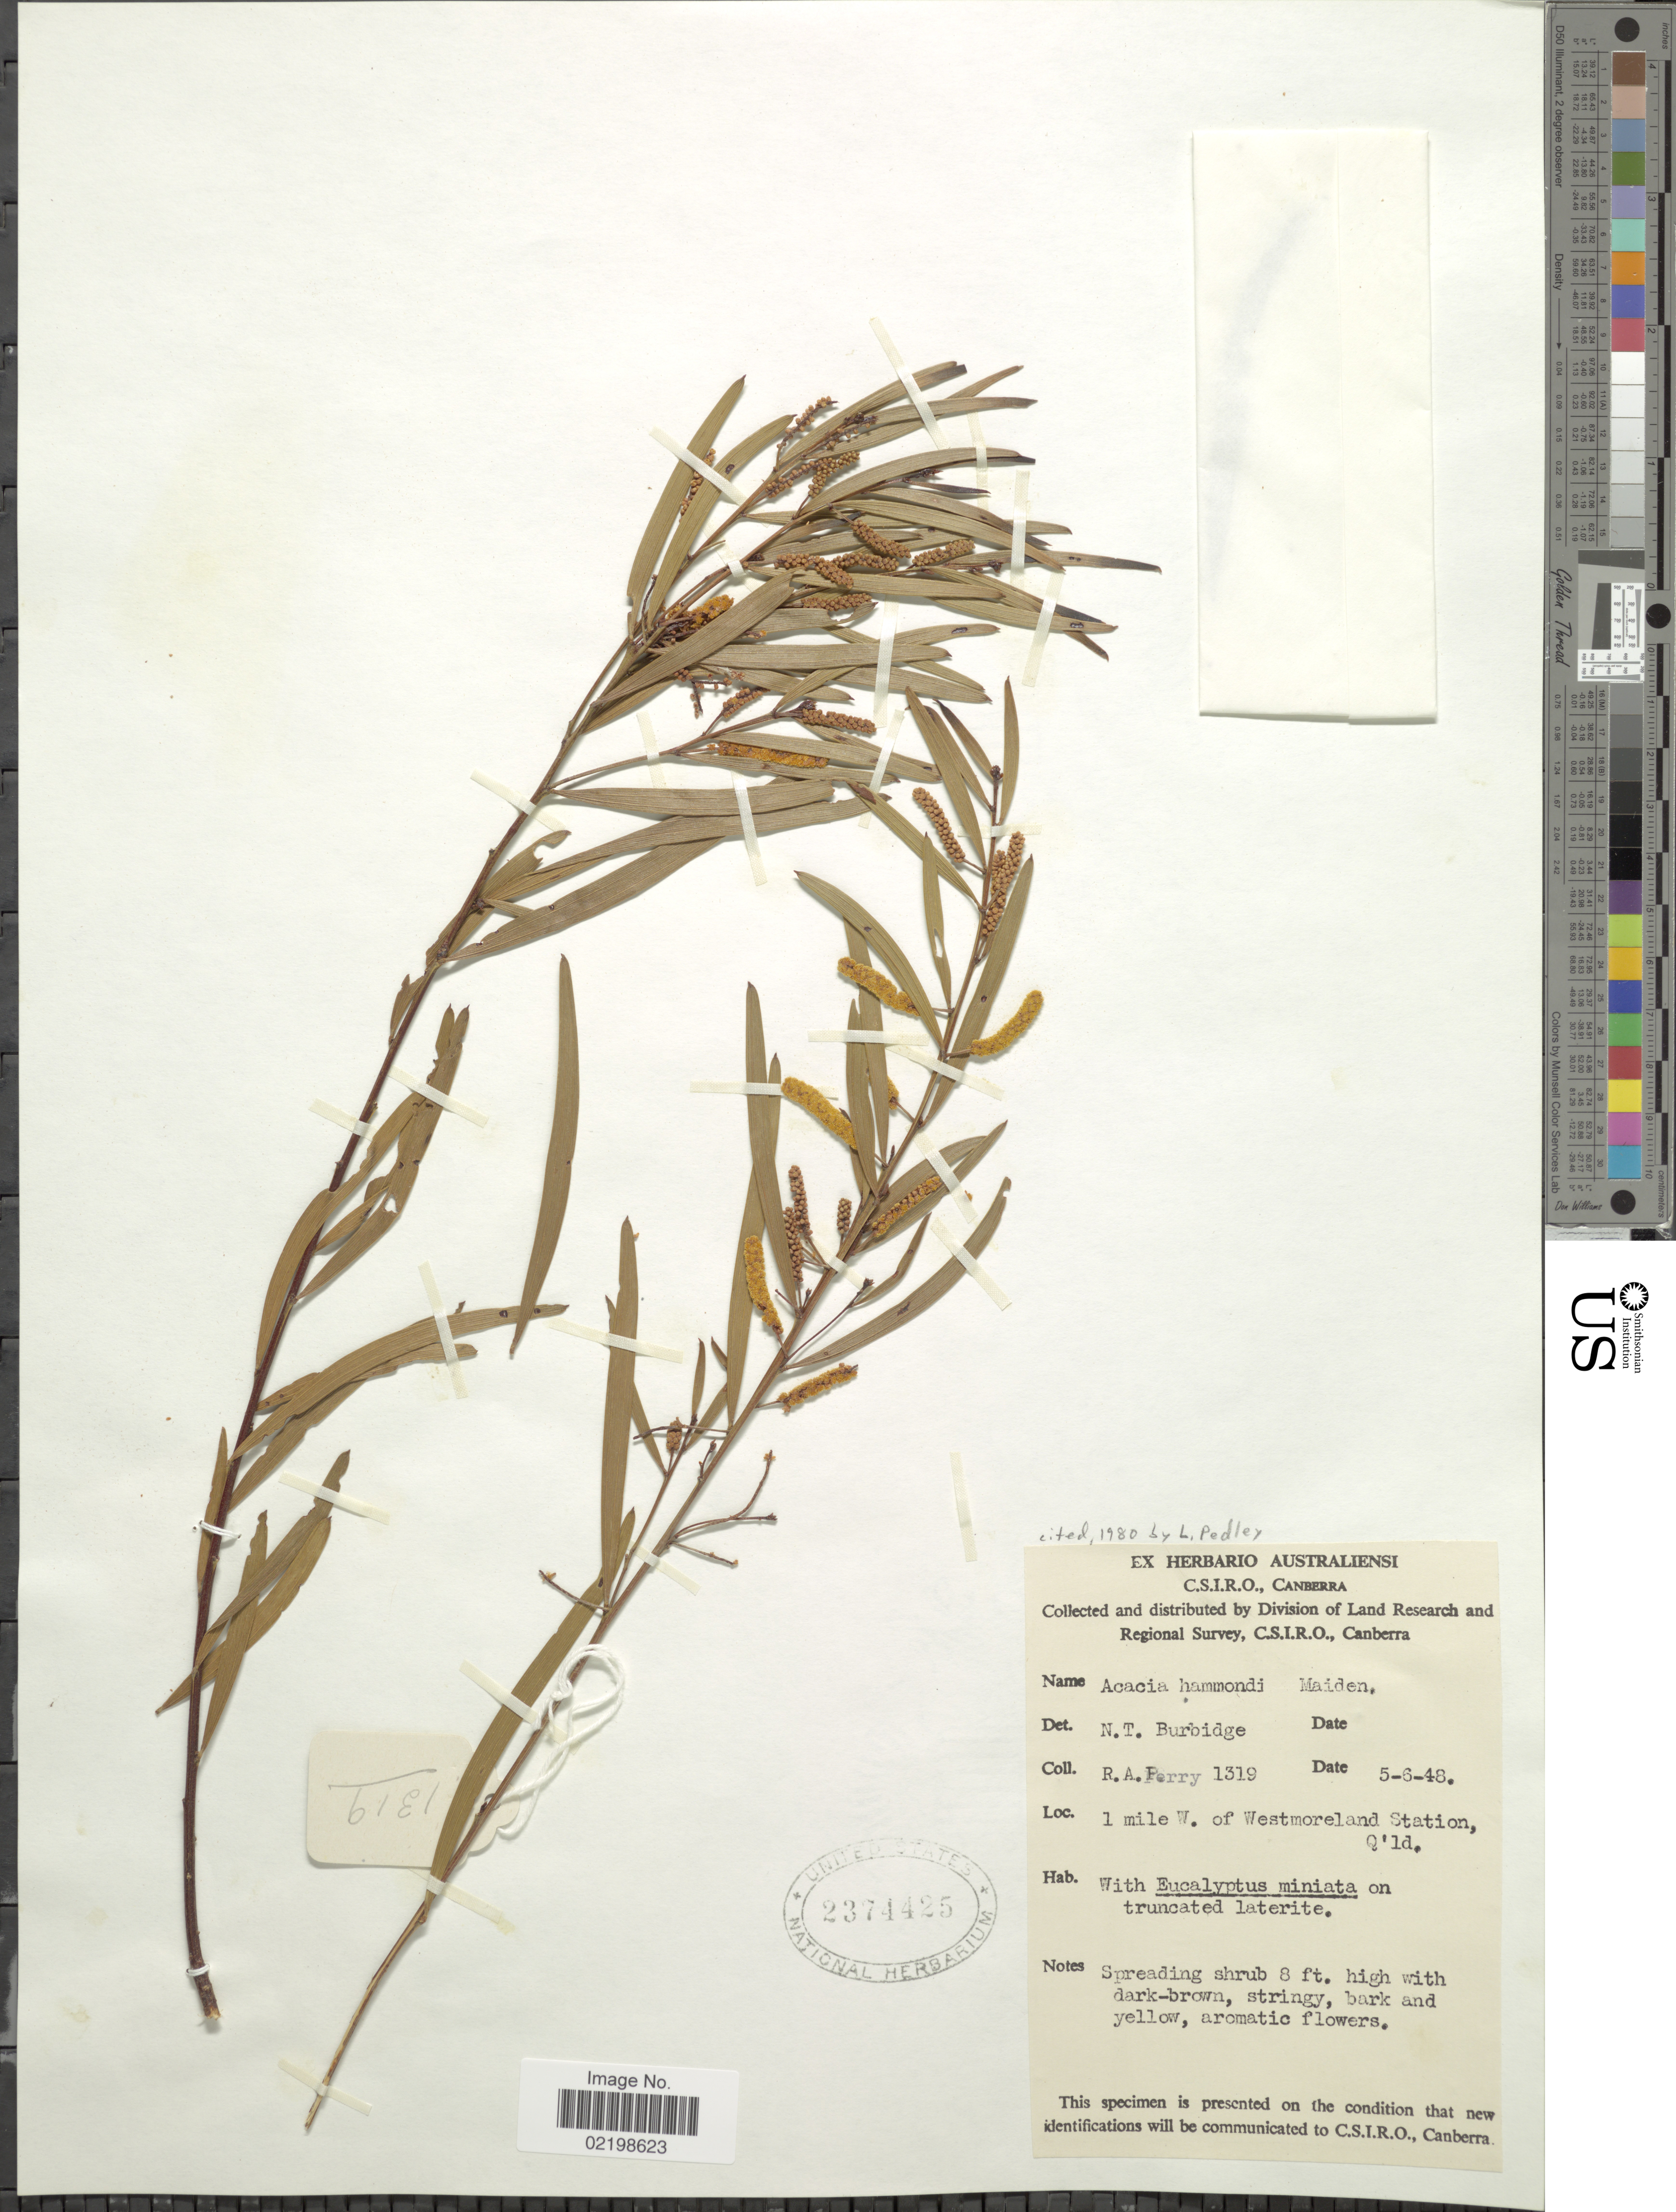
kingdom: Plantae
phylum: Tracheophyta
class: Magnoliopsida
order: Fabales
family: Fabaceae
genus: Acacia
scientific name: Acacia hammondii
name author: Maiden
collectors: Perry, R. A.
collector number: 1319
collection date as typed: Transcribed d/m/y: 5/6/48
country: Australia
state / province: Queensland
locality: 1 mile W. of Westermoreland Station, Q'ld.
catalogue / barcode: US 2374425